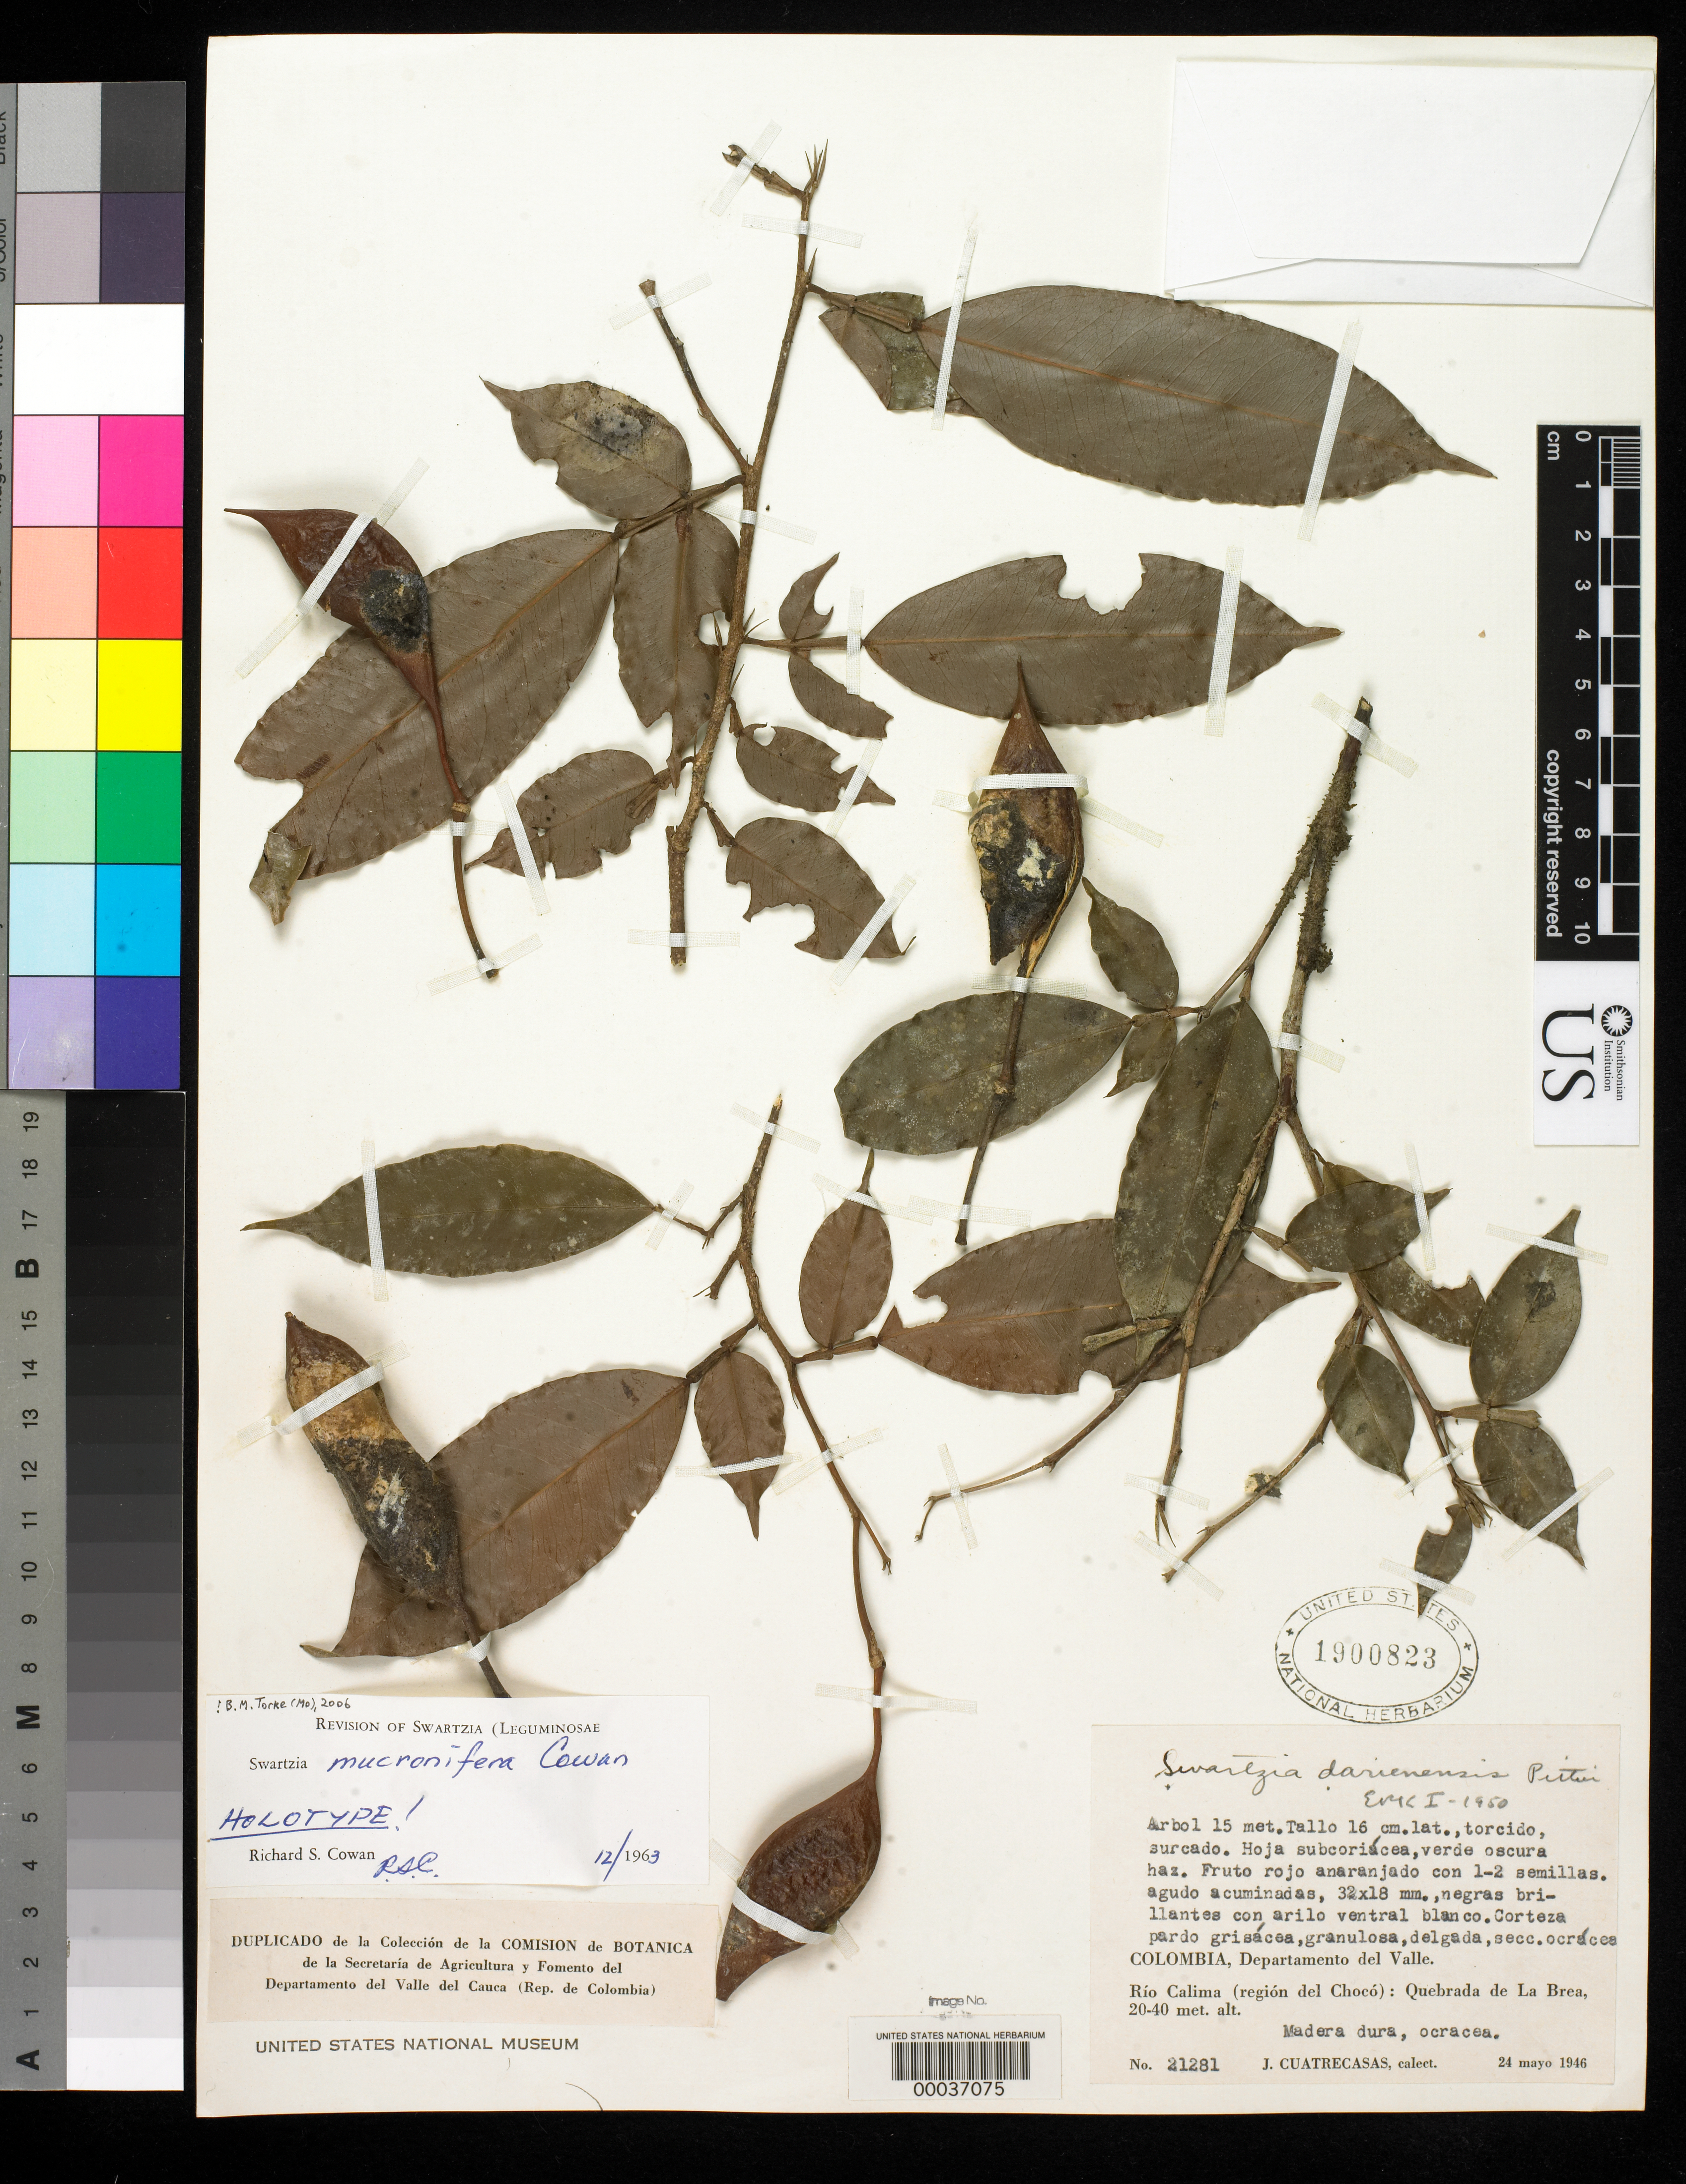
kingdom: Plantae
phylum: Tracheophyta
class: Magnoliopsida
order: Fabales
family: Fabaceae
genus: Swartzia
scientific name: Swartzia mucronifera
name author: R.S. Cowan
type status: Holotype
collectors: J. Cuatrecasas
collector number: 21281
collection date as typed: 24 May 1946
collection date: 1946-05-24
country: Colombia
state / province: Valle del Cauca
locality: Quebrada de La Brea, Rio Calima.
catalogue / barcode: US 1900823